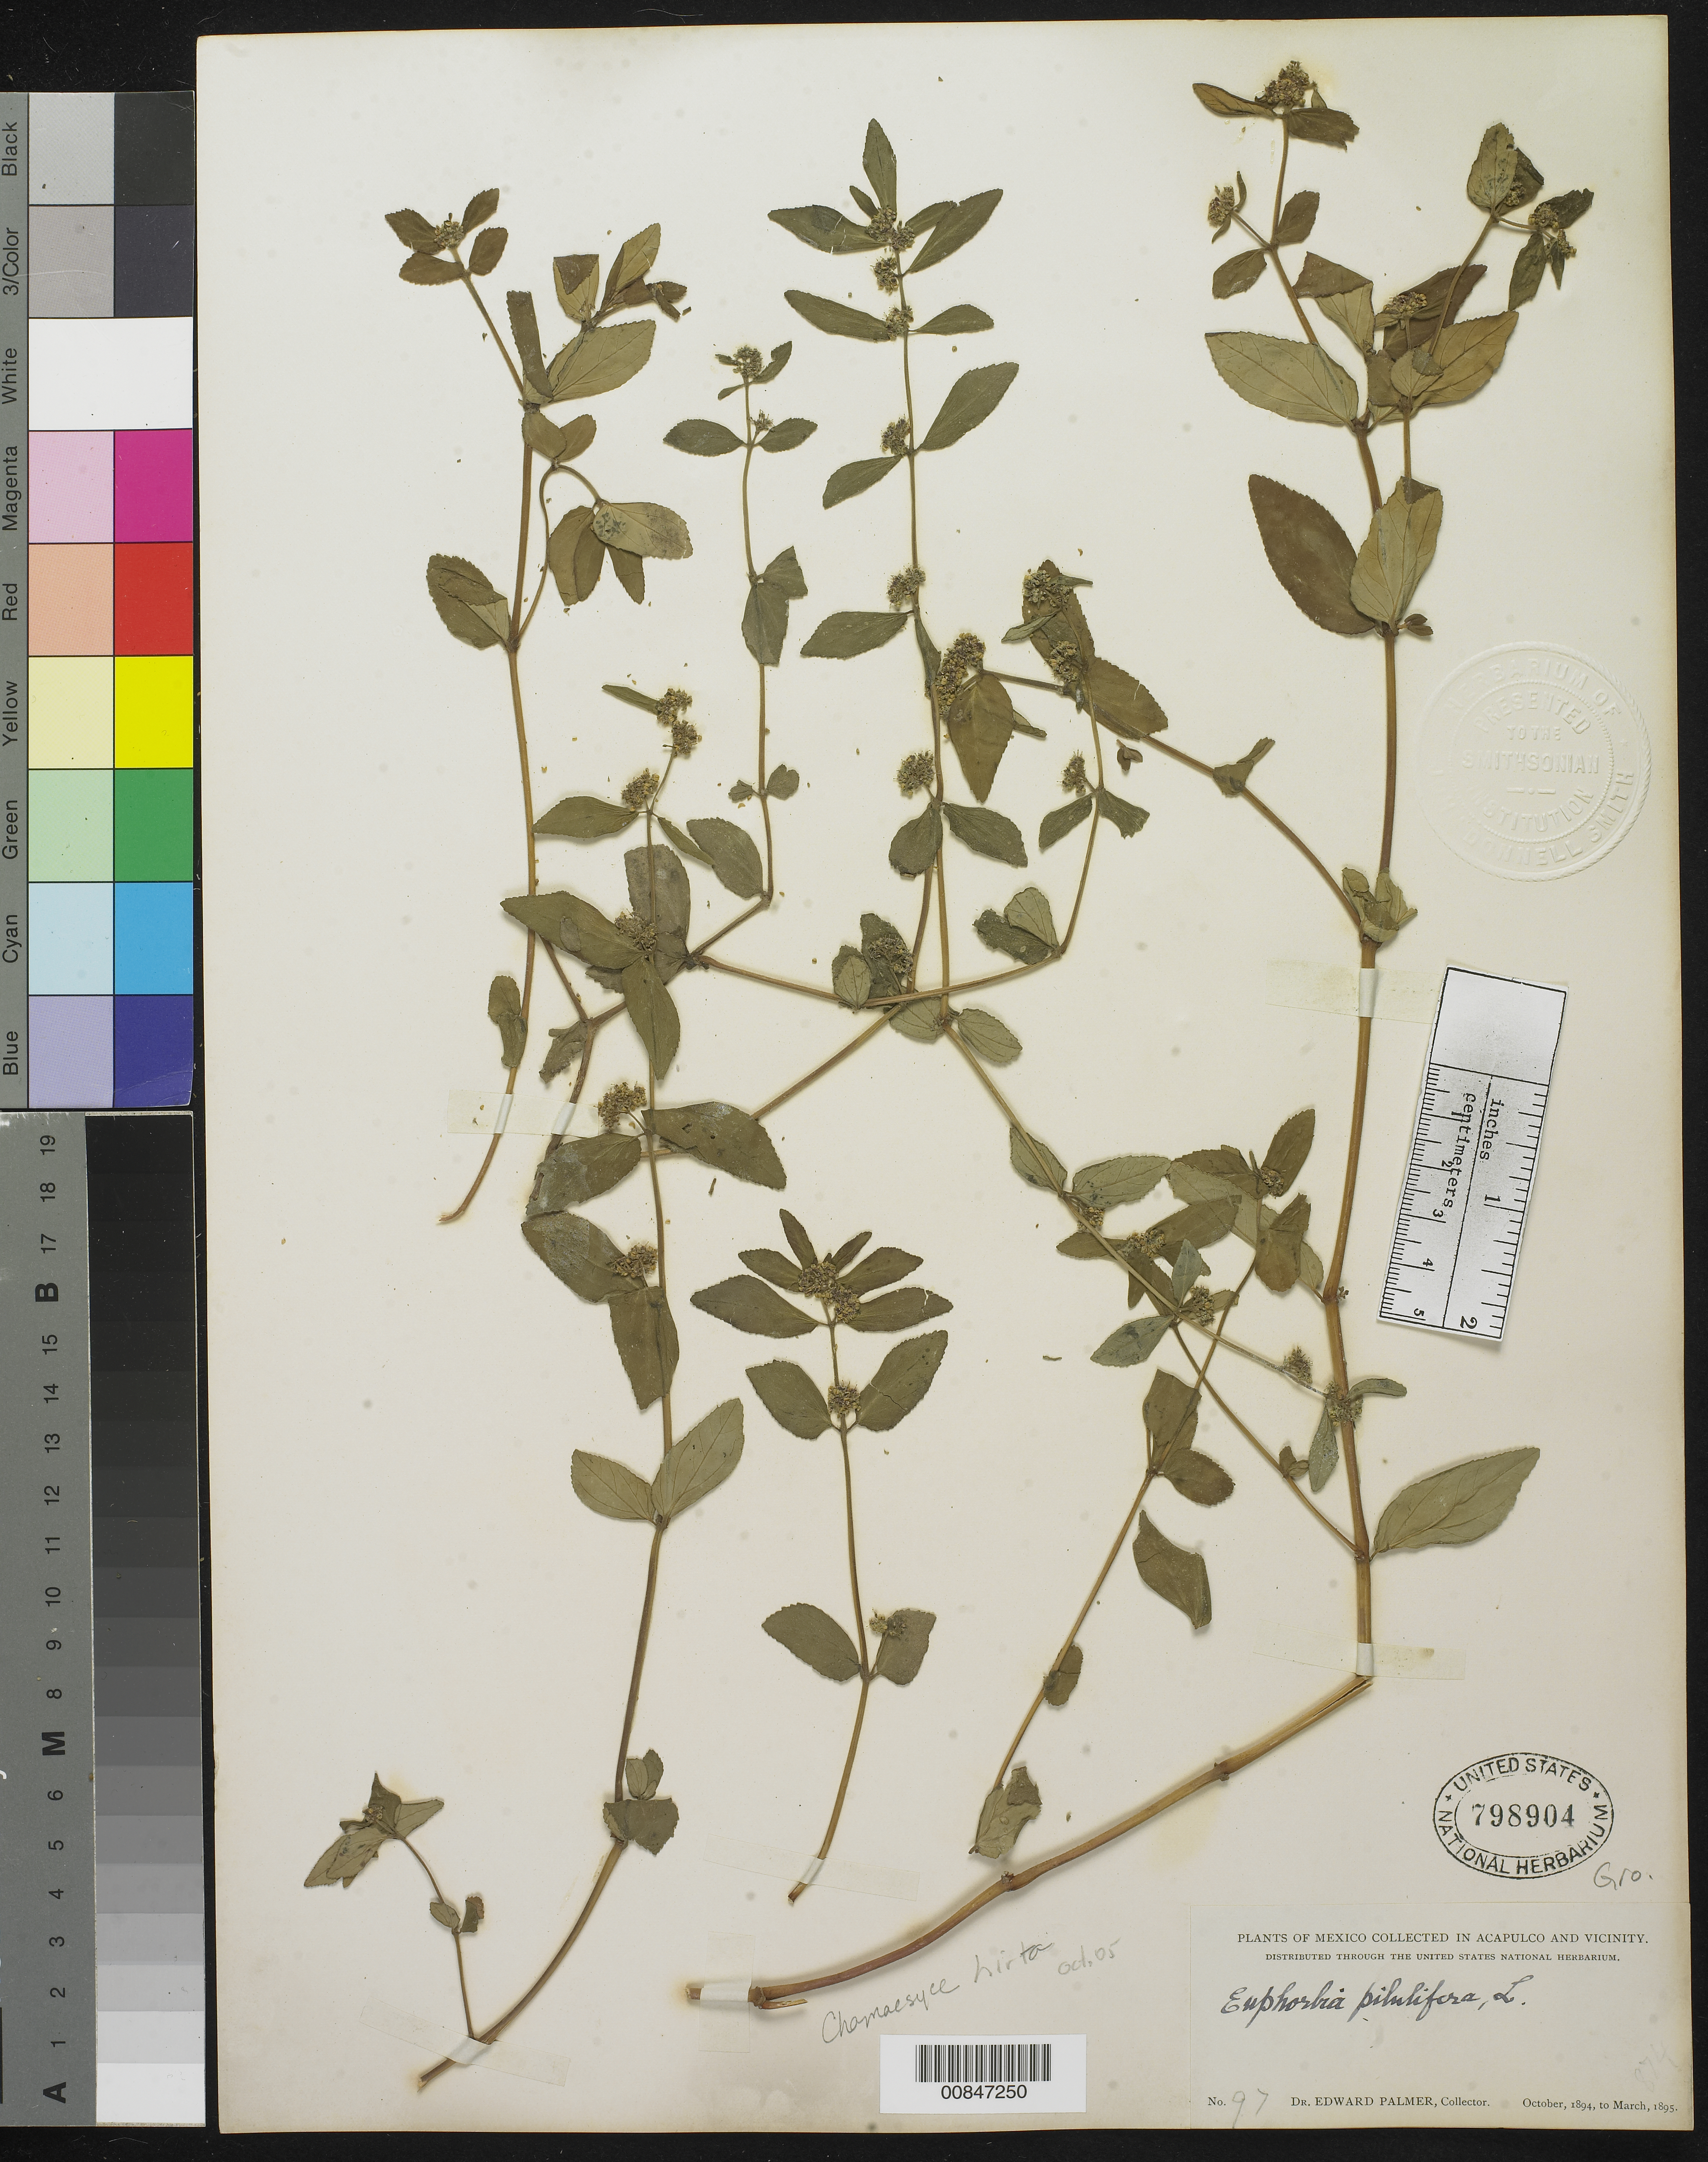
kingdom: Plantae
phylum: Tracheophyta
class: Magnoliopsida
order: Malpighiales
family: Euphorbiaceae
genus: Euphorbia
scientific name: Euphorbia hirta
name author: L.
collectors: E. Palmer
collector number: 97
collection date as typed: Oct 1894 to -- Mar 1895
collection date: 1894-10/1895-03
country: Mexico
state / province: Guerrero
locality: Acapulco, Guerrero and vicinity.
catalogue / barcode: US 798904